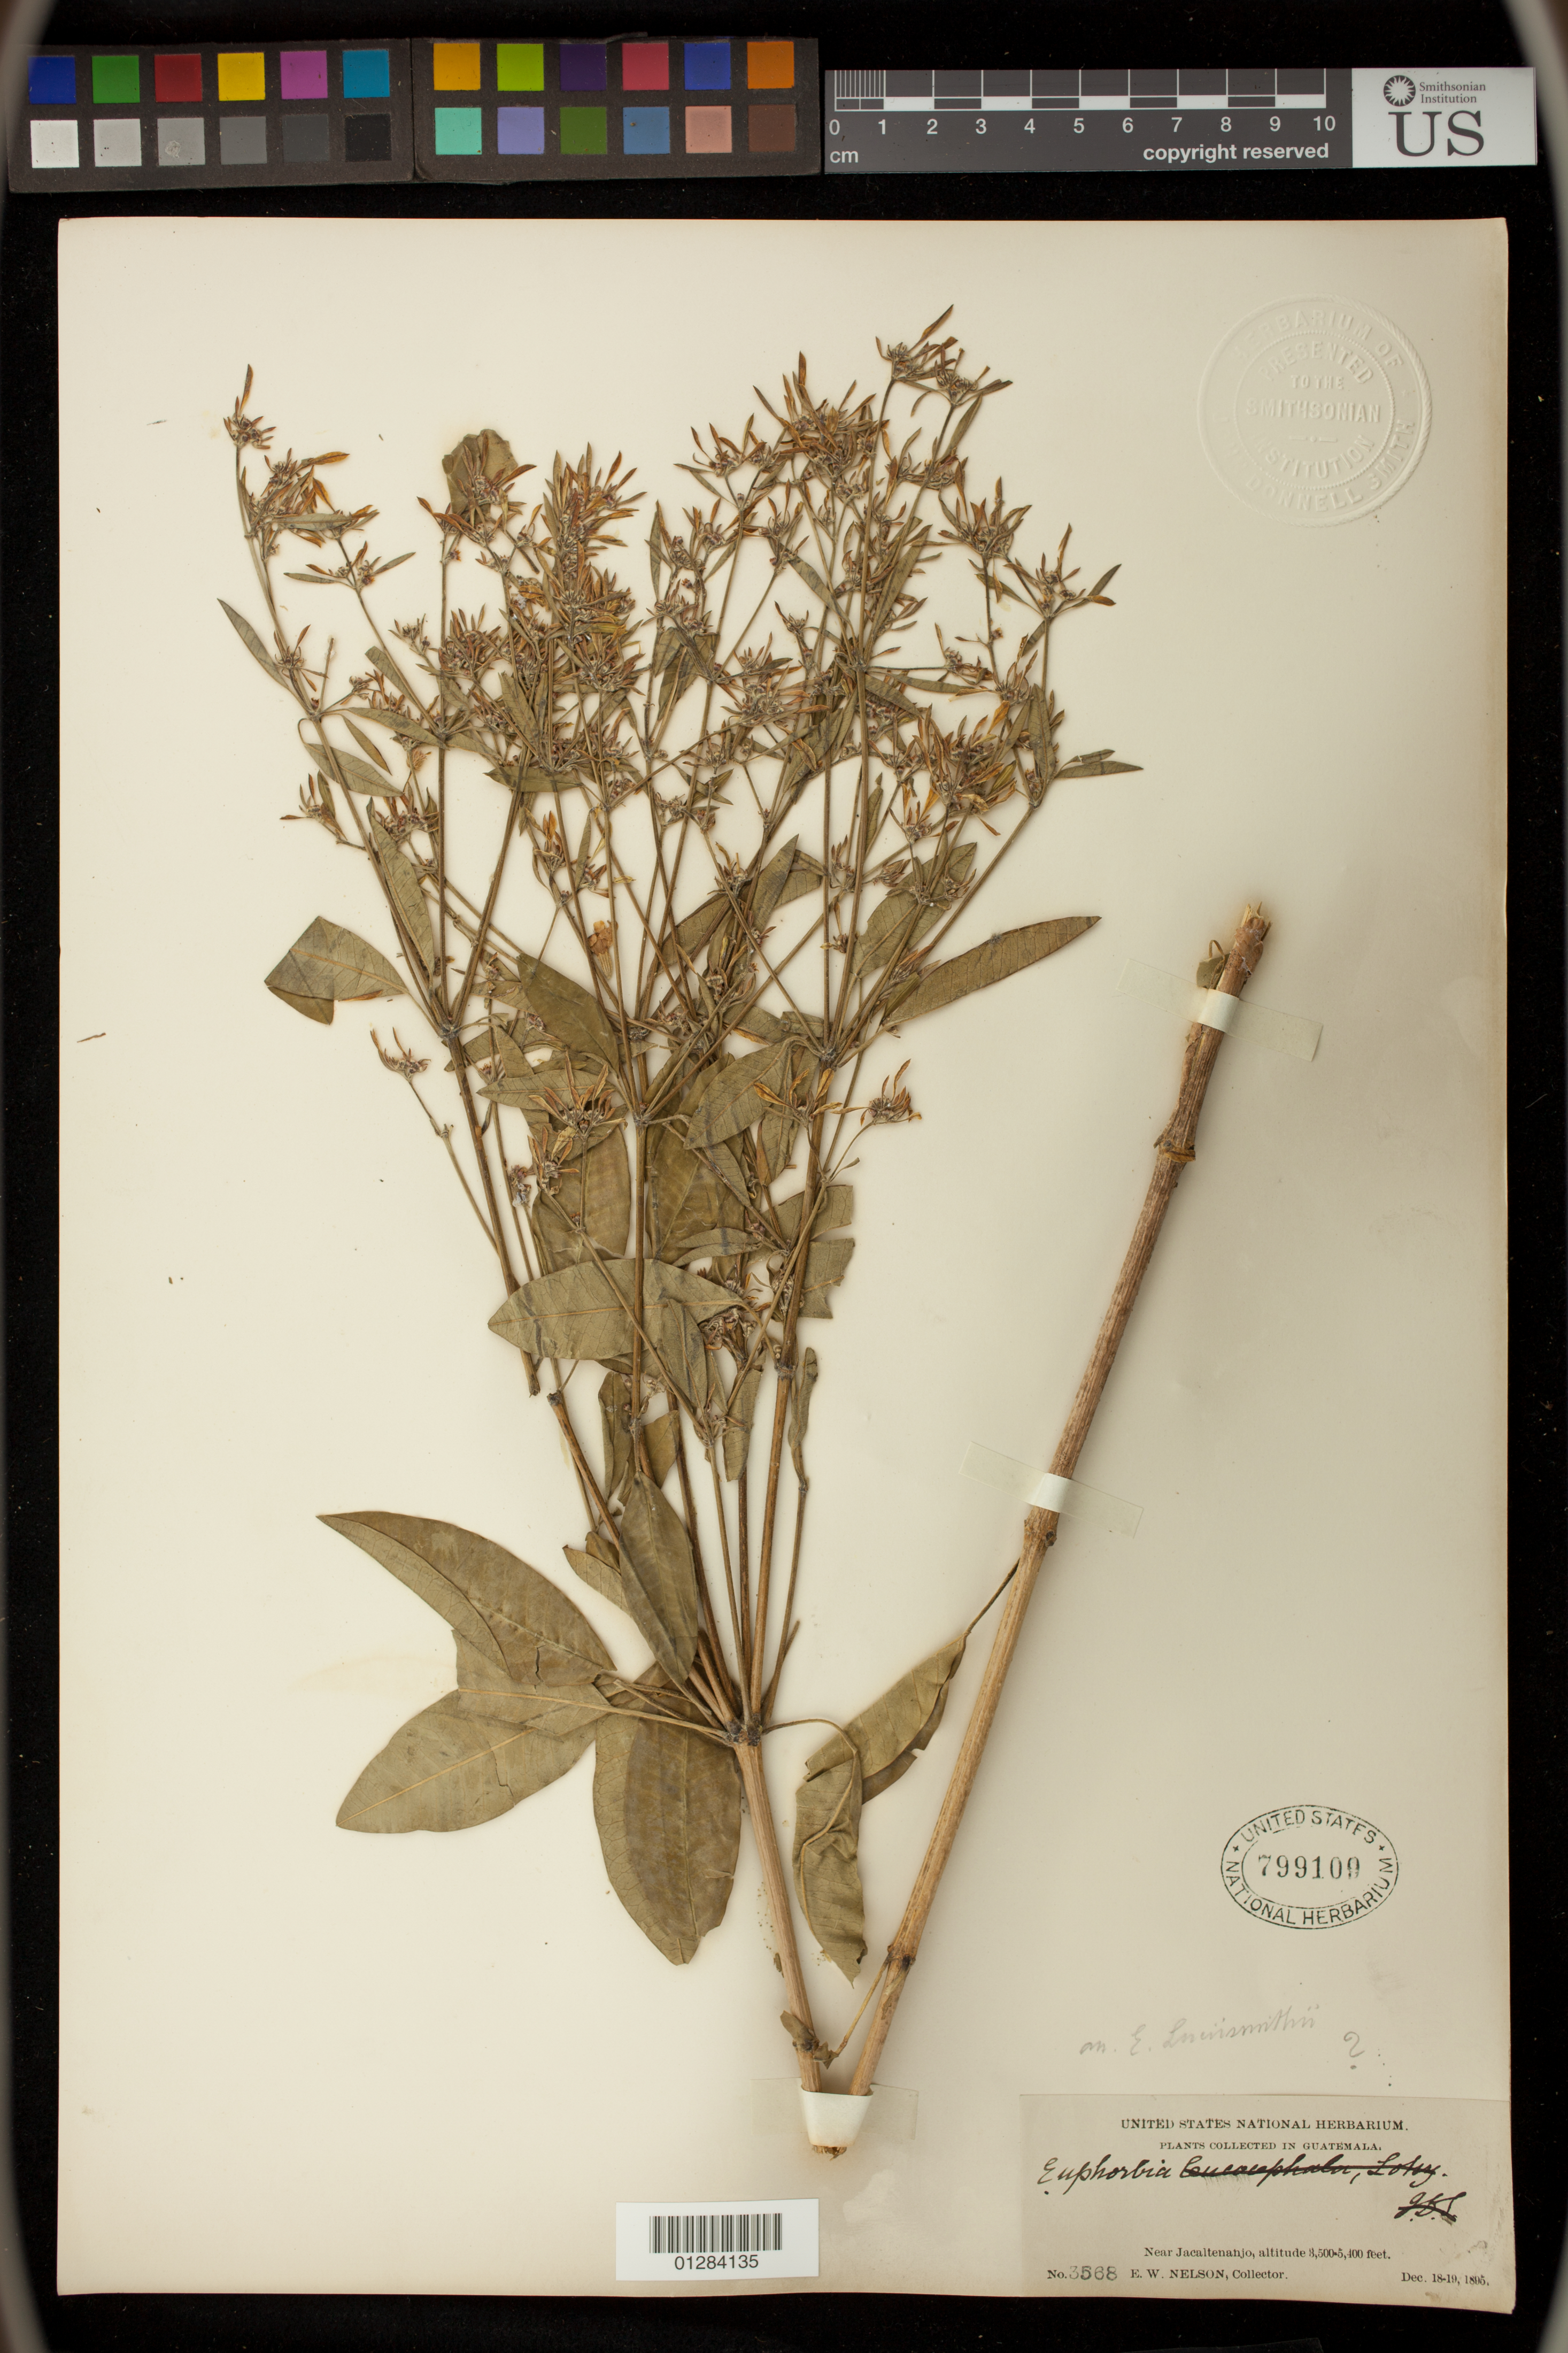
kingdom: Plantae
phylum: Tracheophyta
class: Magnoliopsida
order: Malpighiales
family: Euphorbiaceae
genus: Euphorbia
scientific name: Euphorbia leucocephala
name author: Lotsy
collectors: E. W. Nelson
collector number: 3568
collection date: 1895-12-18/1895-12-19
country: Guatemala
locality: Near Jacaltenahjo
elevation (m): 1067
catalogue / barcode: US 799109